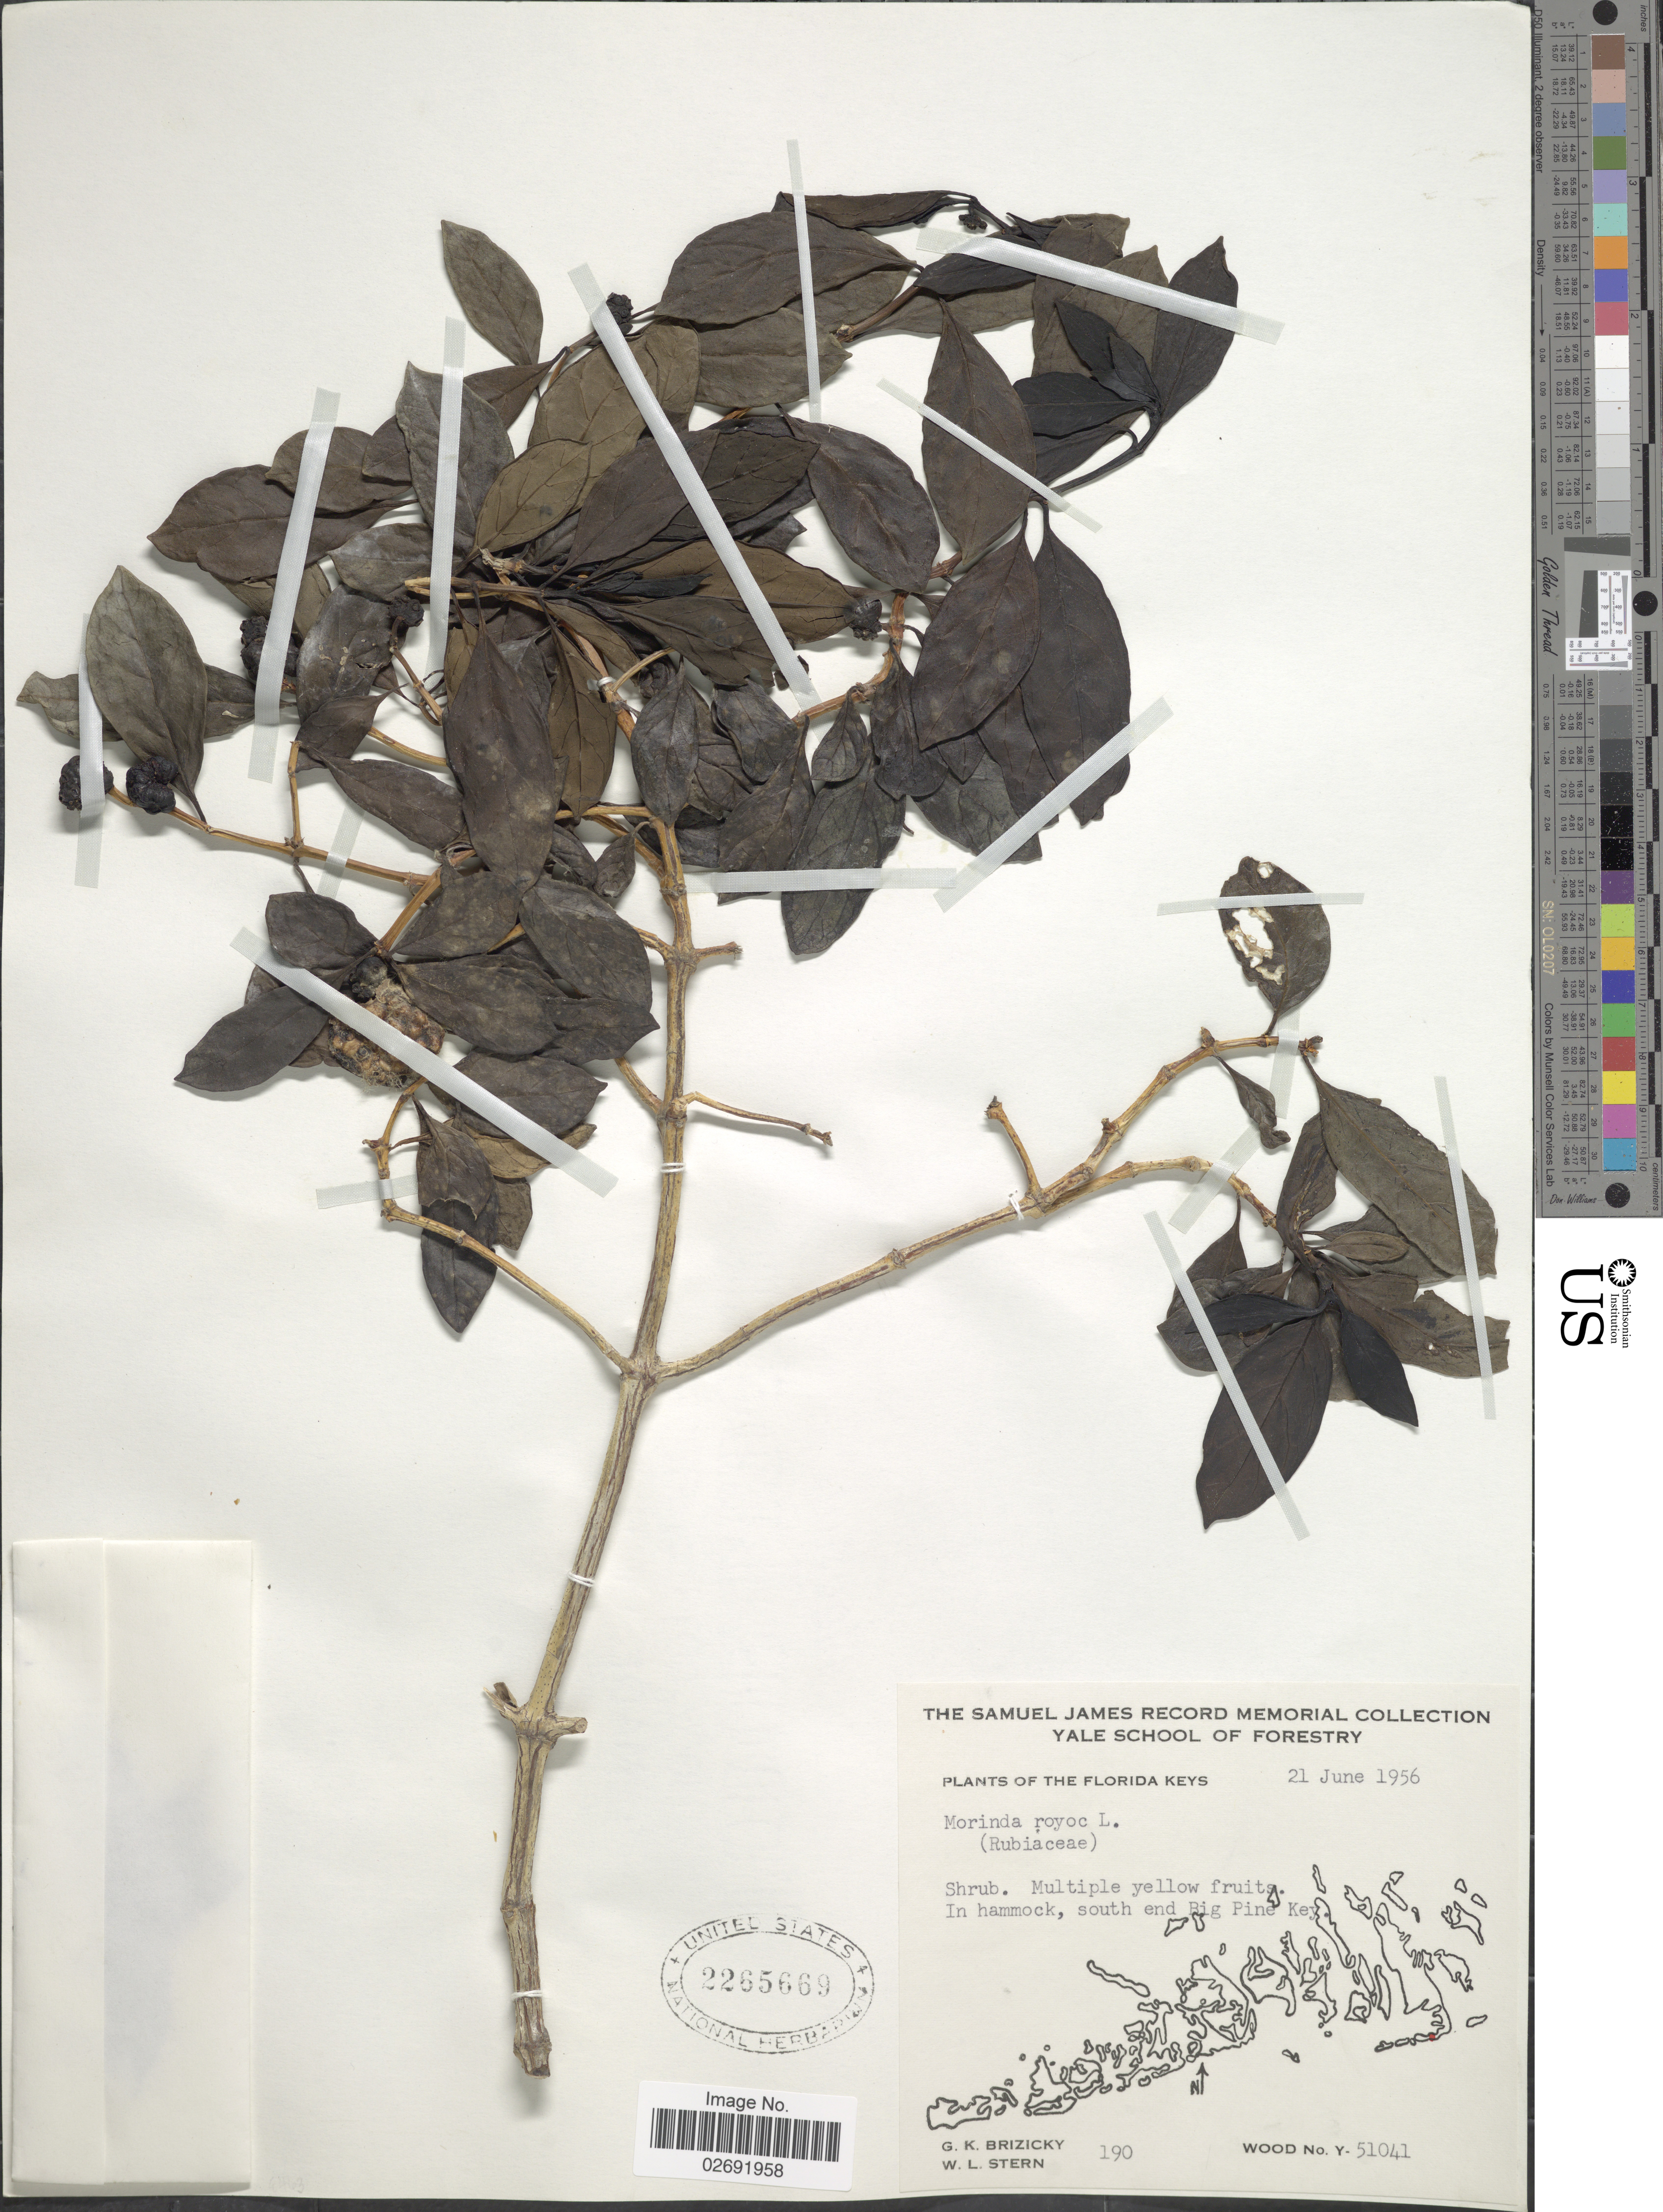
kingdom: Plantae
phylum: Tracheophyta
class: Magnoliopsida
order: Gentianales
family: Rubiaceae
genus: Morinda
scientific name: Morinda royoc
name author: L.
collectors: G. K. Brizicky & W. L. Stern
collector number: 190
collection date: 1956-06-21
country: United States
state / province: Florida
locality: The Florida Keys, In hammock, south end Big Pine Key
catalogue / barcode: US 2265669